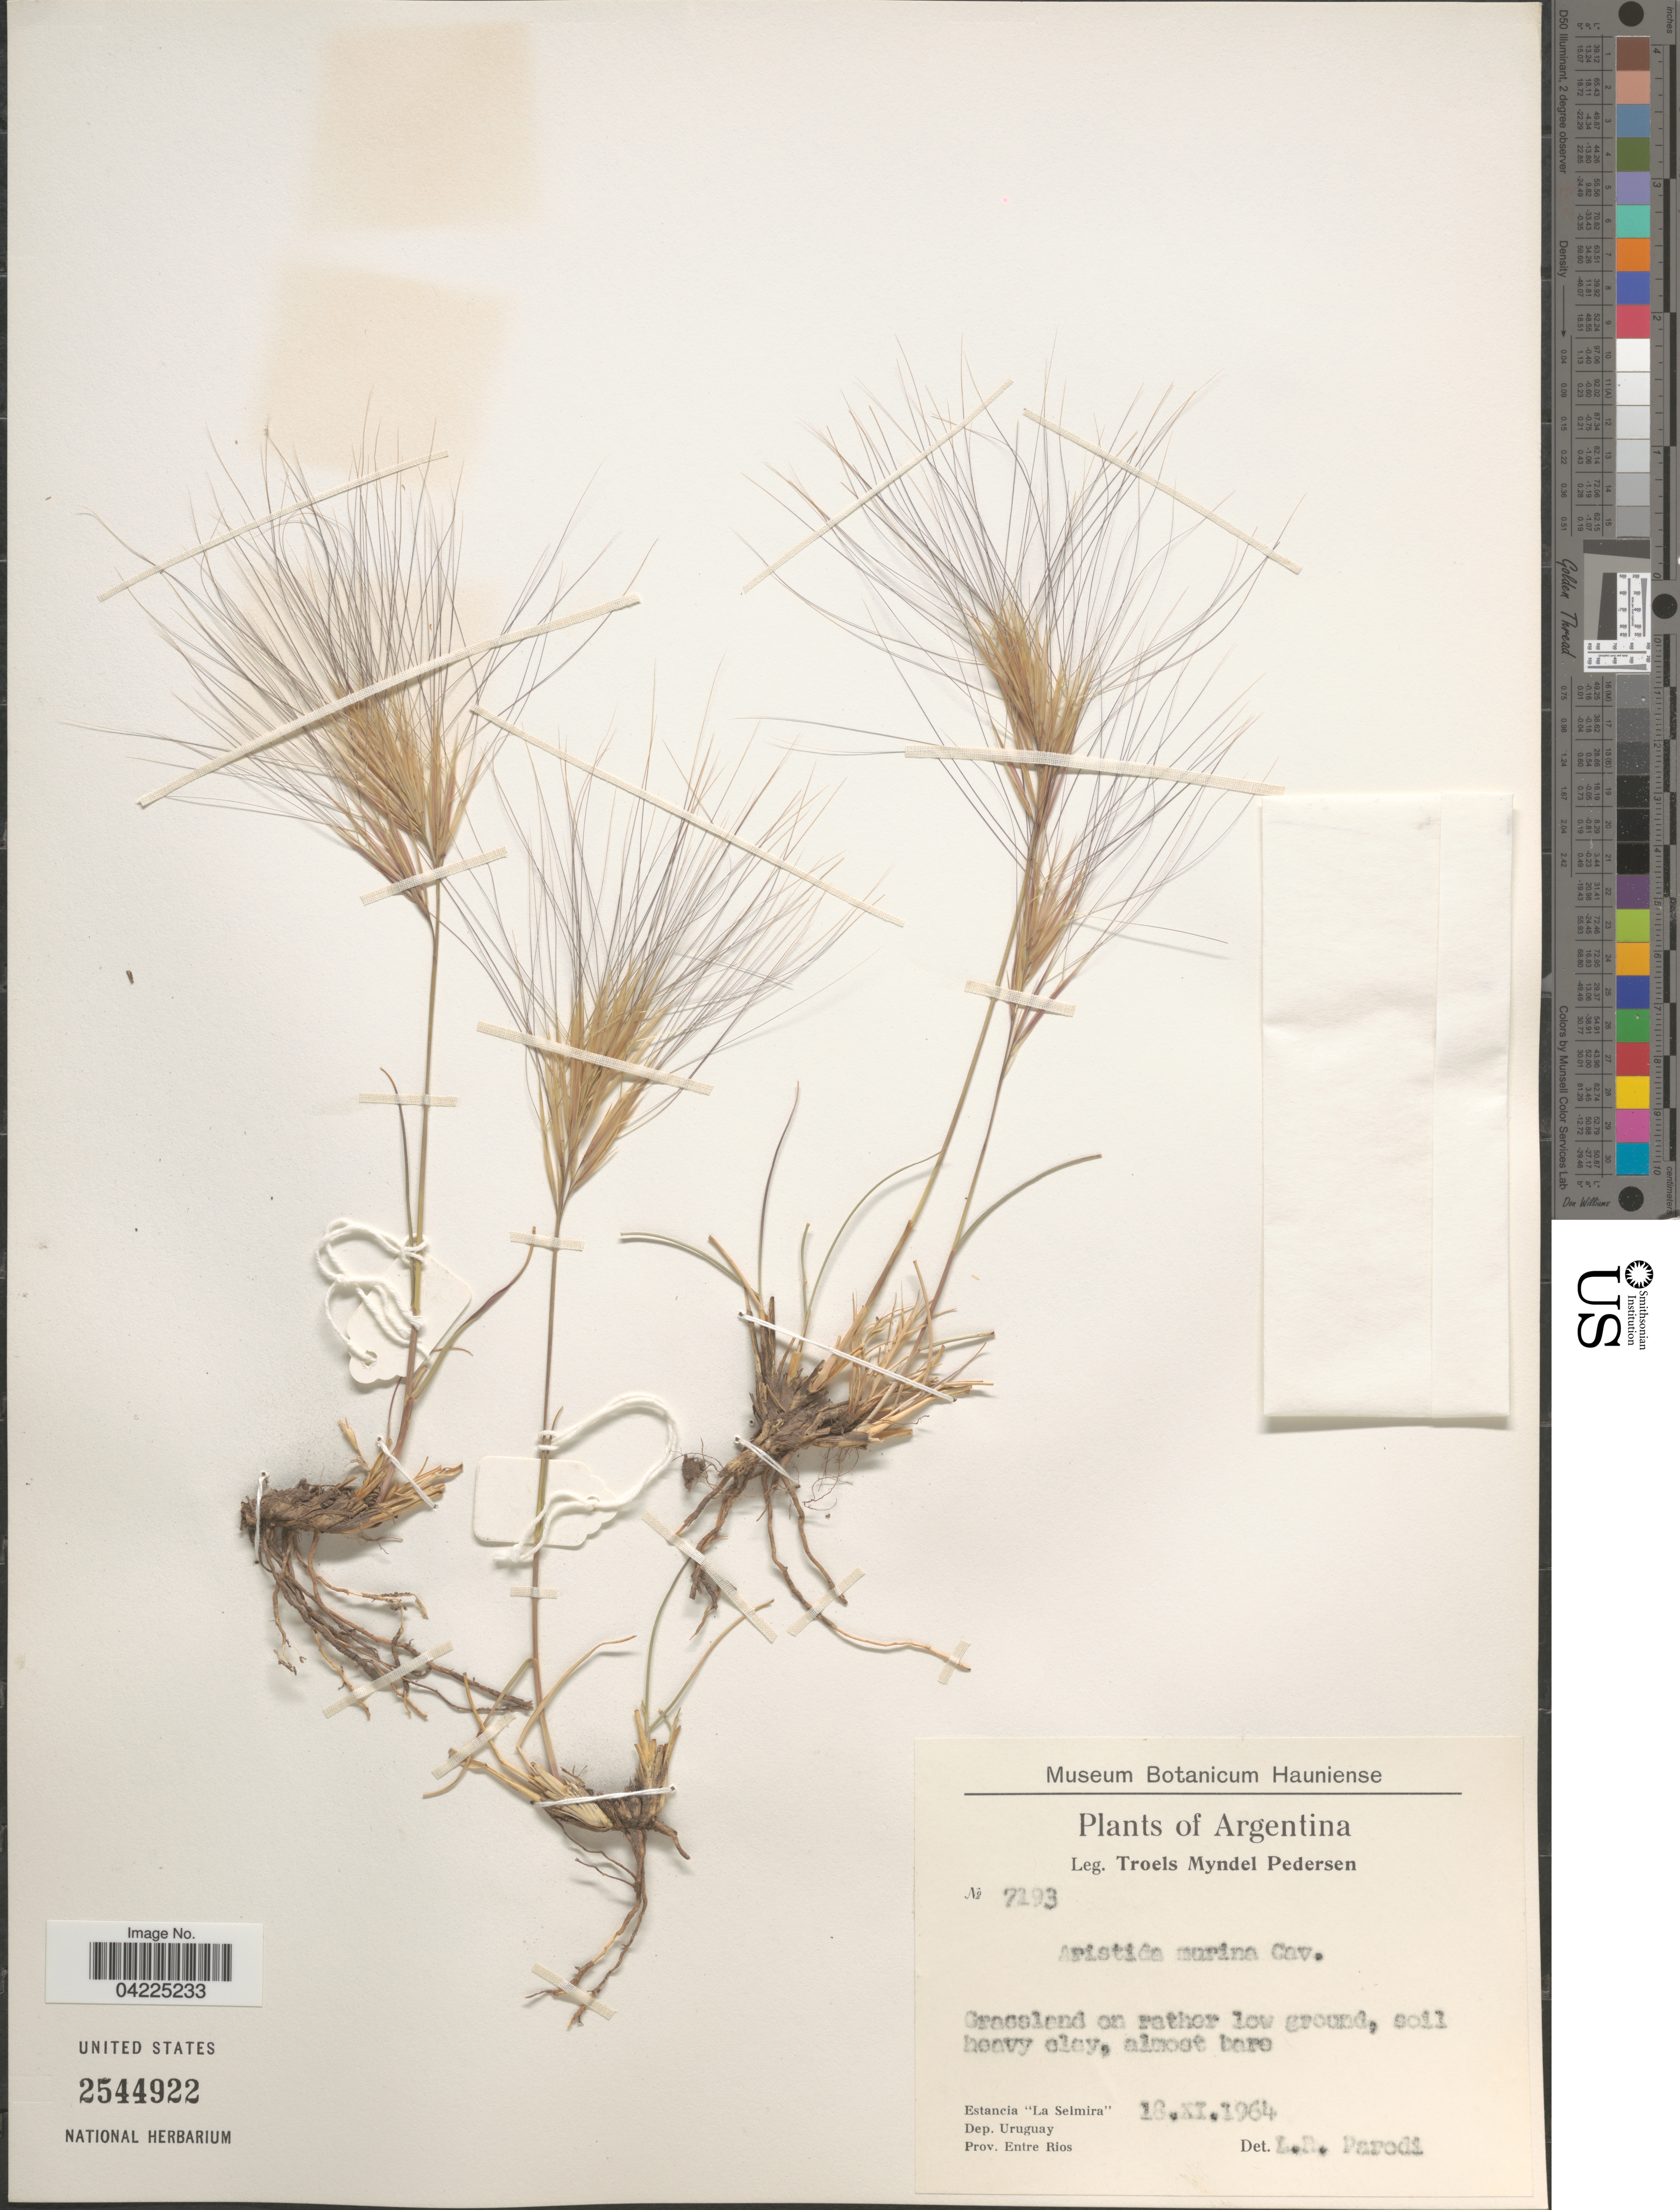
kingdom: Plantae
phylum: Tracheophyta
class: Liliopsida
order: Poales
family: Poaceae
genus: Aristida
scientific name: Aristida murina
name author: Cav.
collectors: T. Pederson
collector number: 7193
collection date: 1964-11-18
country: Argentina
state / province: Entre Rios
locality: Estancia "La Selmira". Dep. Uruguay.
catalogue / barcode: US 2544922